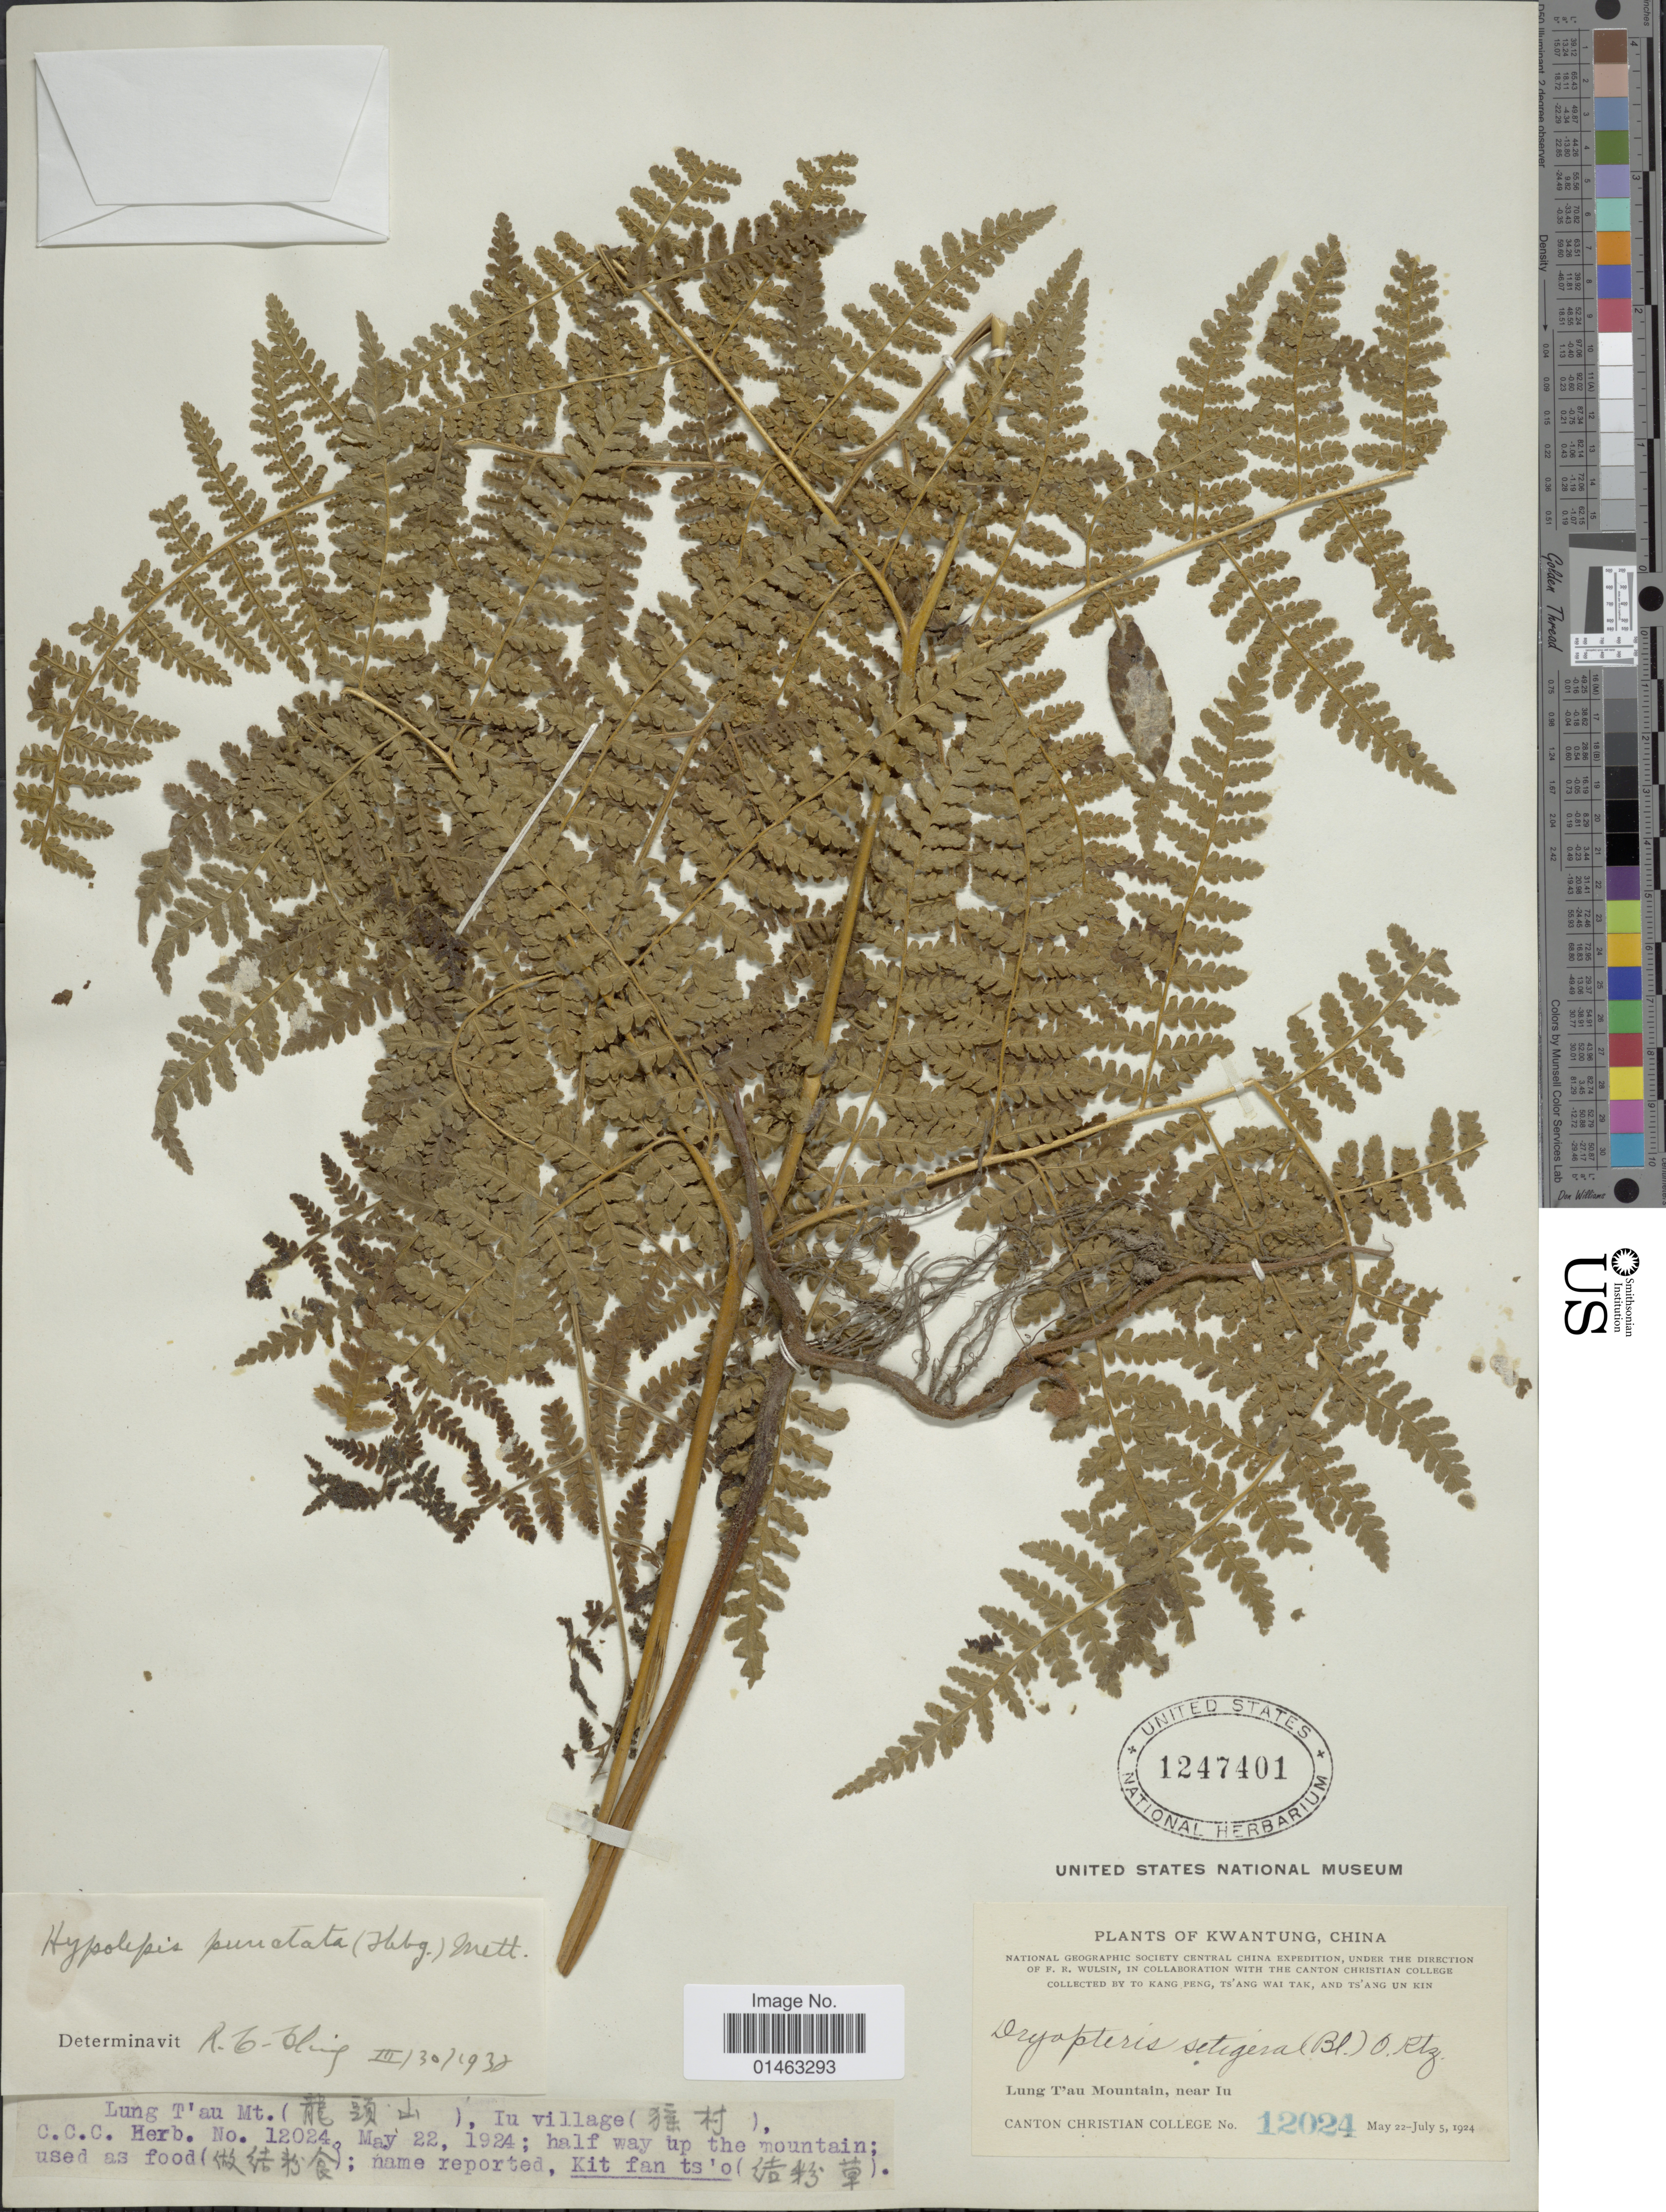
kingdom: Plantae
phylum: Tracheophyta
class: Polypodiopsida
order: Polypodiales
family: Dennstaedtiaceae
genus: Hypolepis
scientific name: Hypolepis punctata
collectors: K. Peng, W. T. Tsang & U. K. Tsang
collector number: Canton Christian College 12024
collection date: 1924-05-22/1924-07-05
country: China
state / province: Guangdong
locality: Kwantung. Lung T'au Mountain, near Iu village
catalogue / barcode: US 1247401